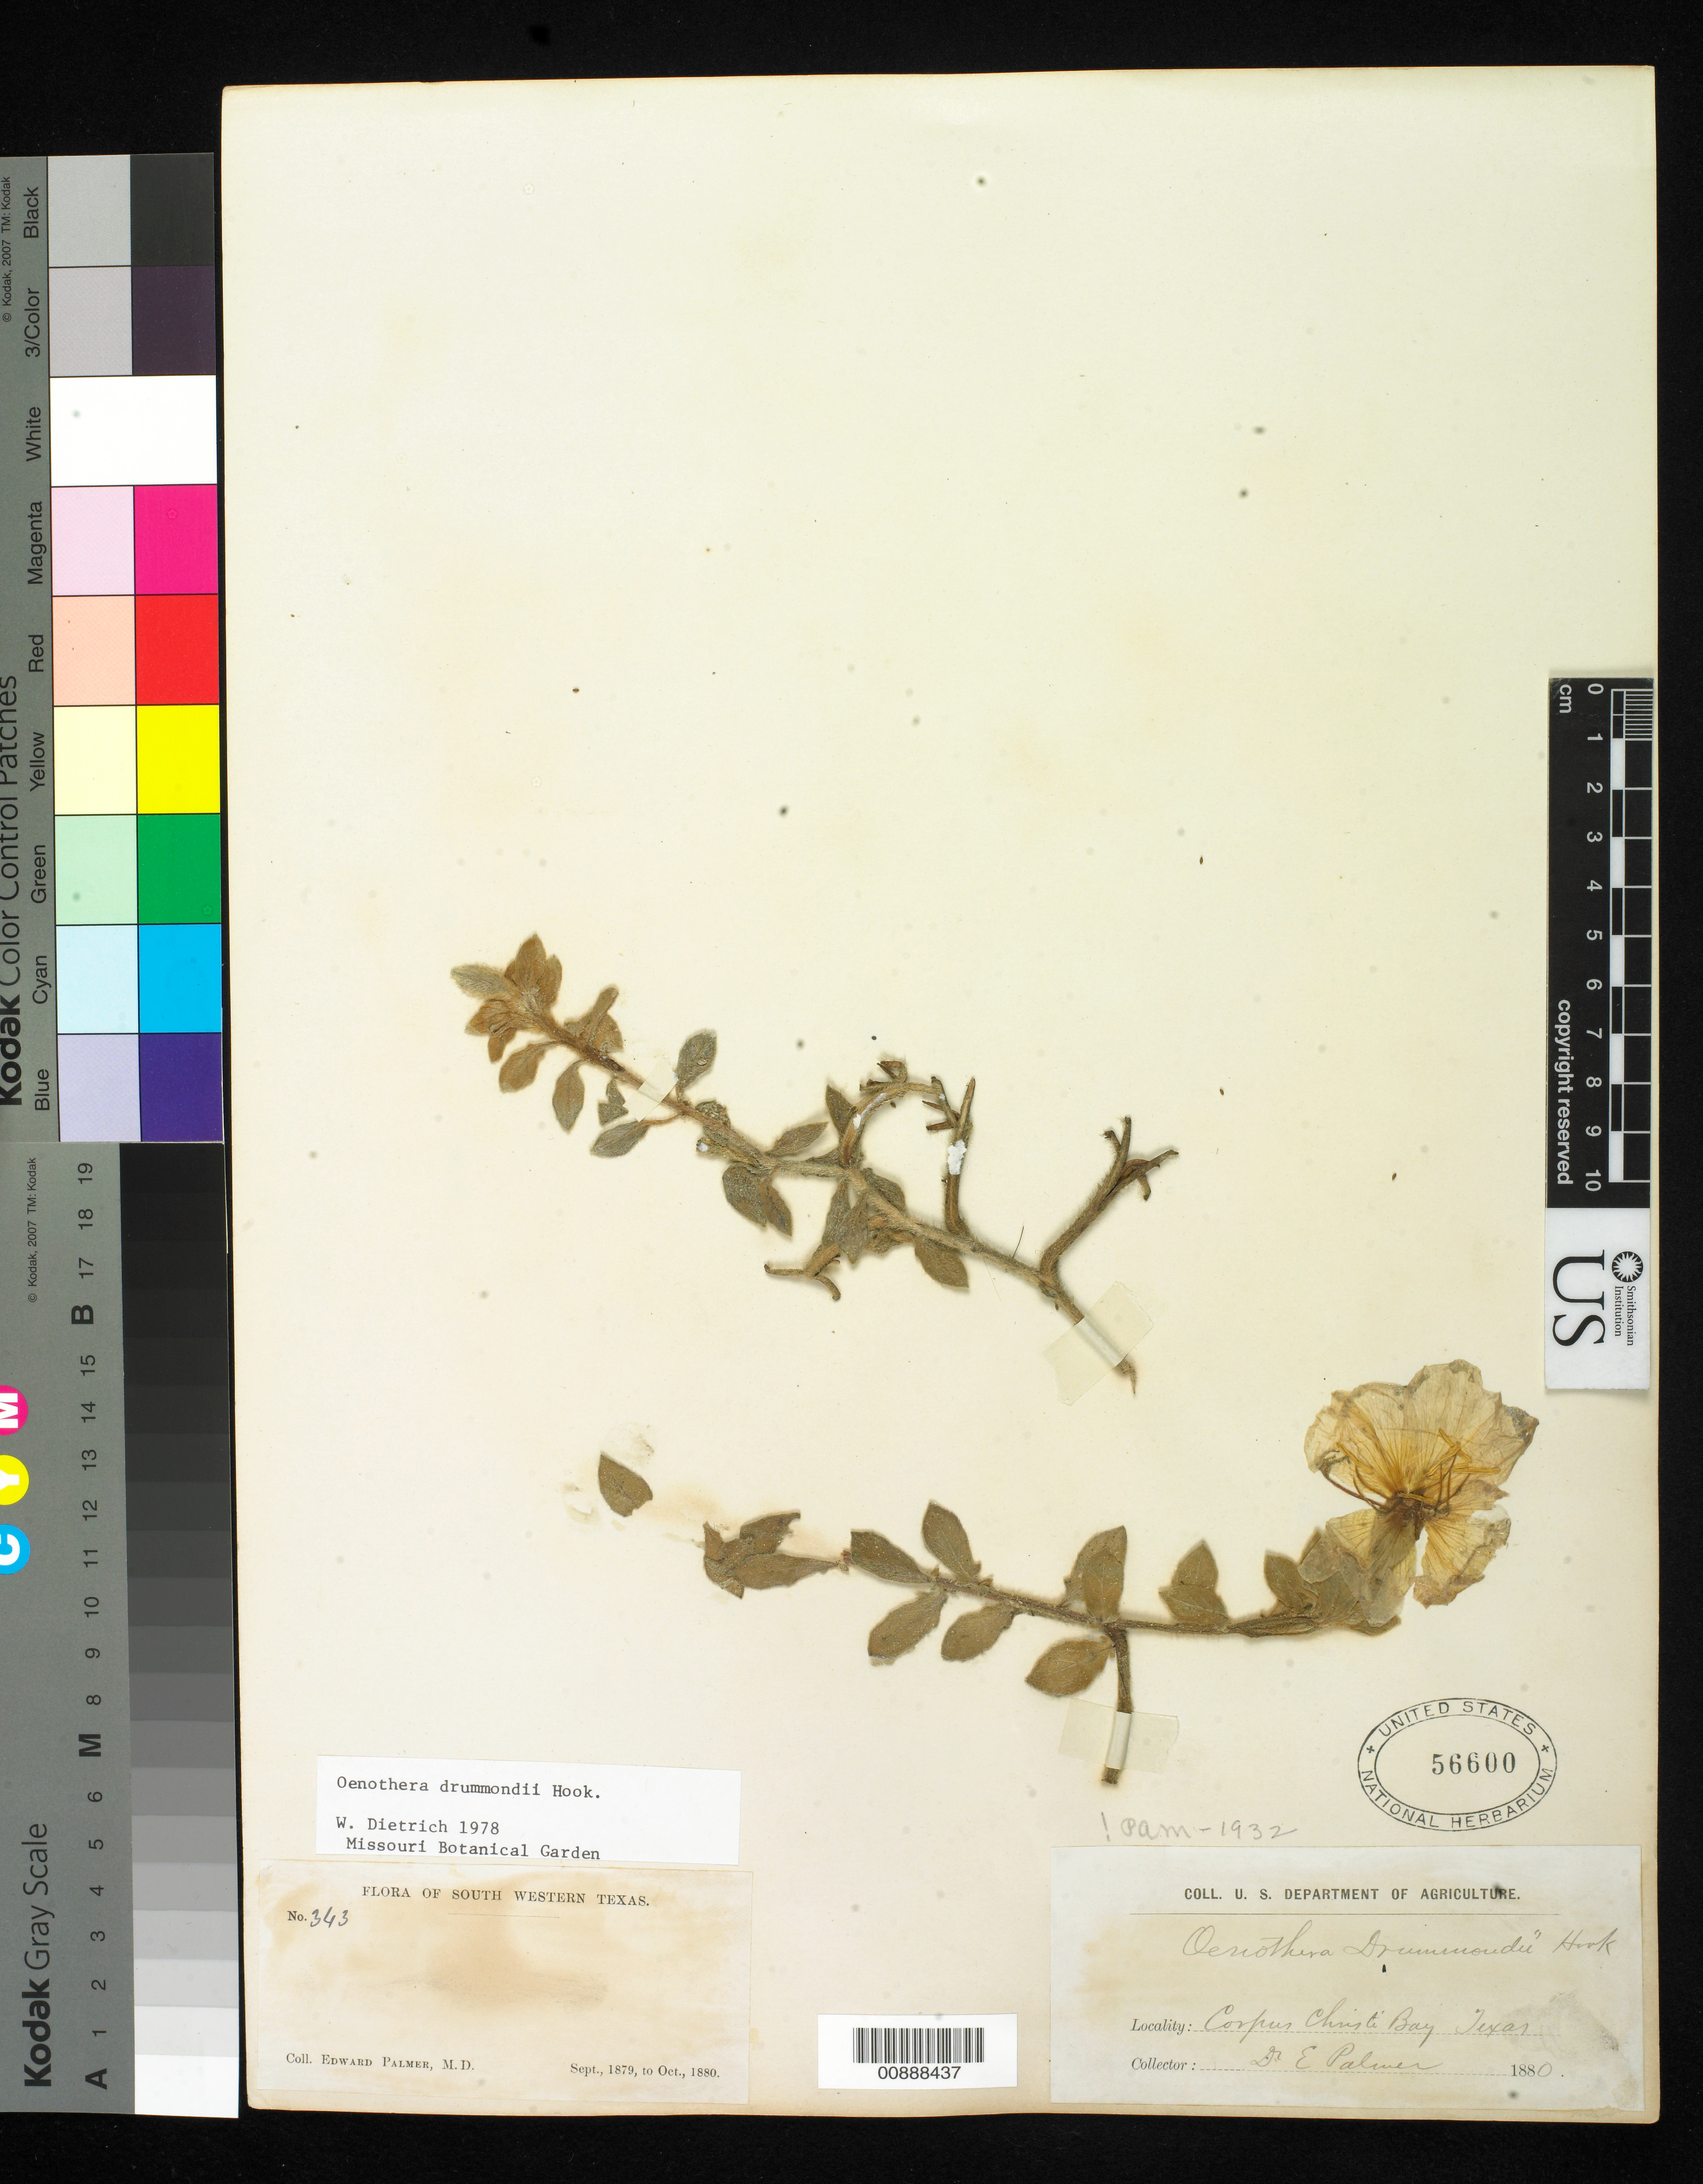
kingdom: Plantae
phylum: Tracheophyta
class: Magnoliopsida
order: Myrtales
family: Onagraceae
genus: Oenothera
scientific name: Oenothera drummondii subsp. drummondii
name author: Hook.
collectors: E. Palmer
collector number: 343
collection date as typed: Sep 1879 to -- Oct 1880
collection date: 1879-09/1880-10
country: United States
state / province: Texas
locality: Corpus Christi Bay, Texas.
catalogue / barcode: US 56600